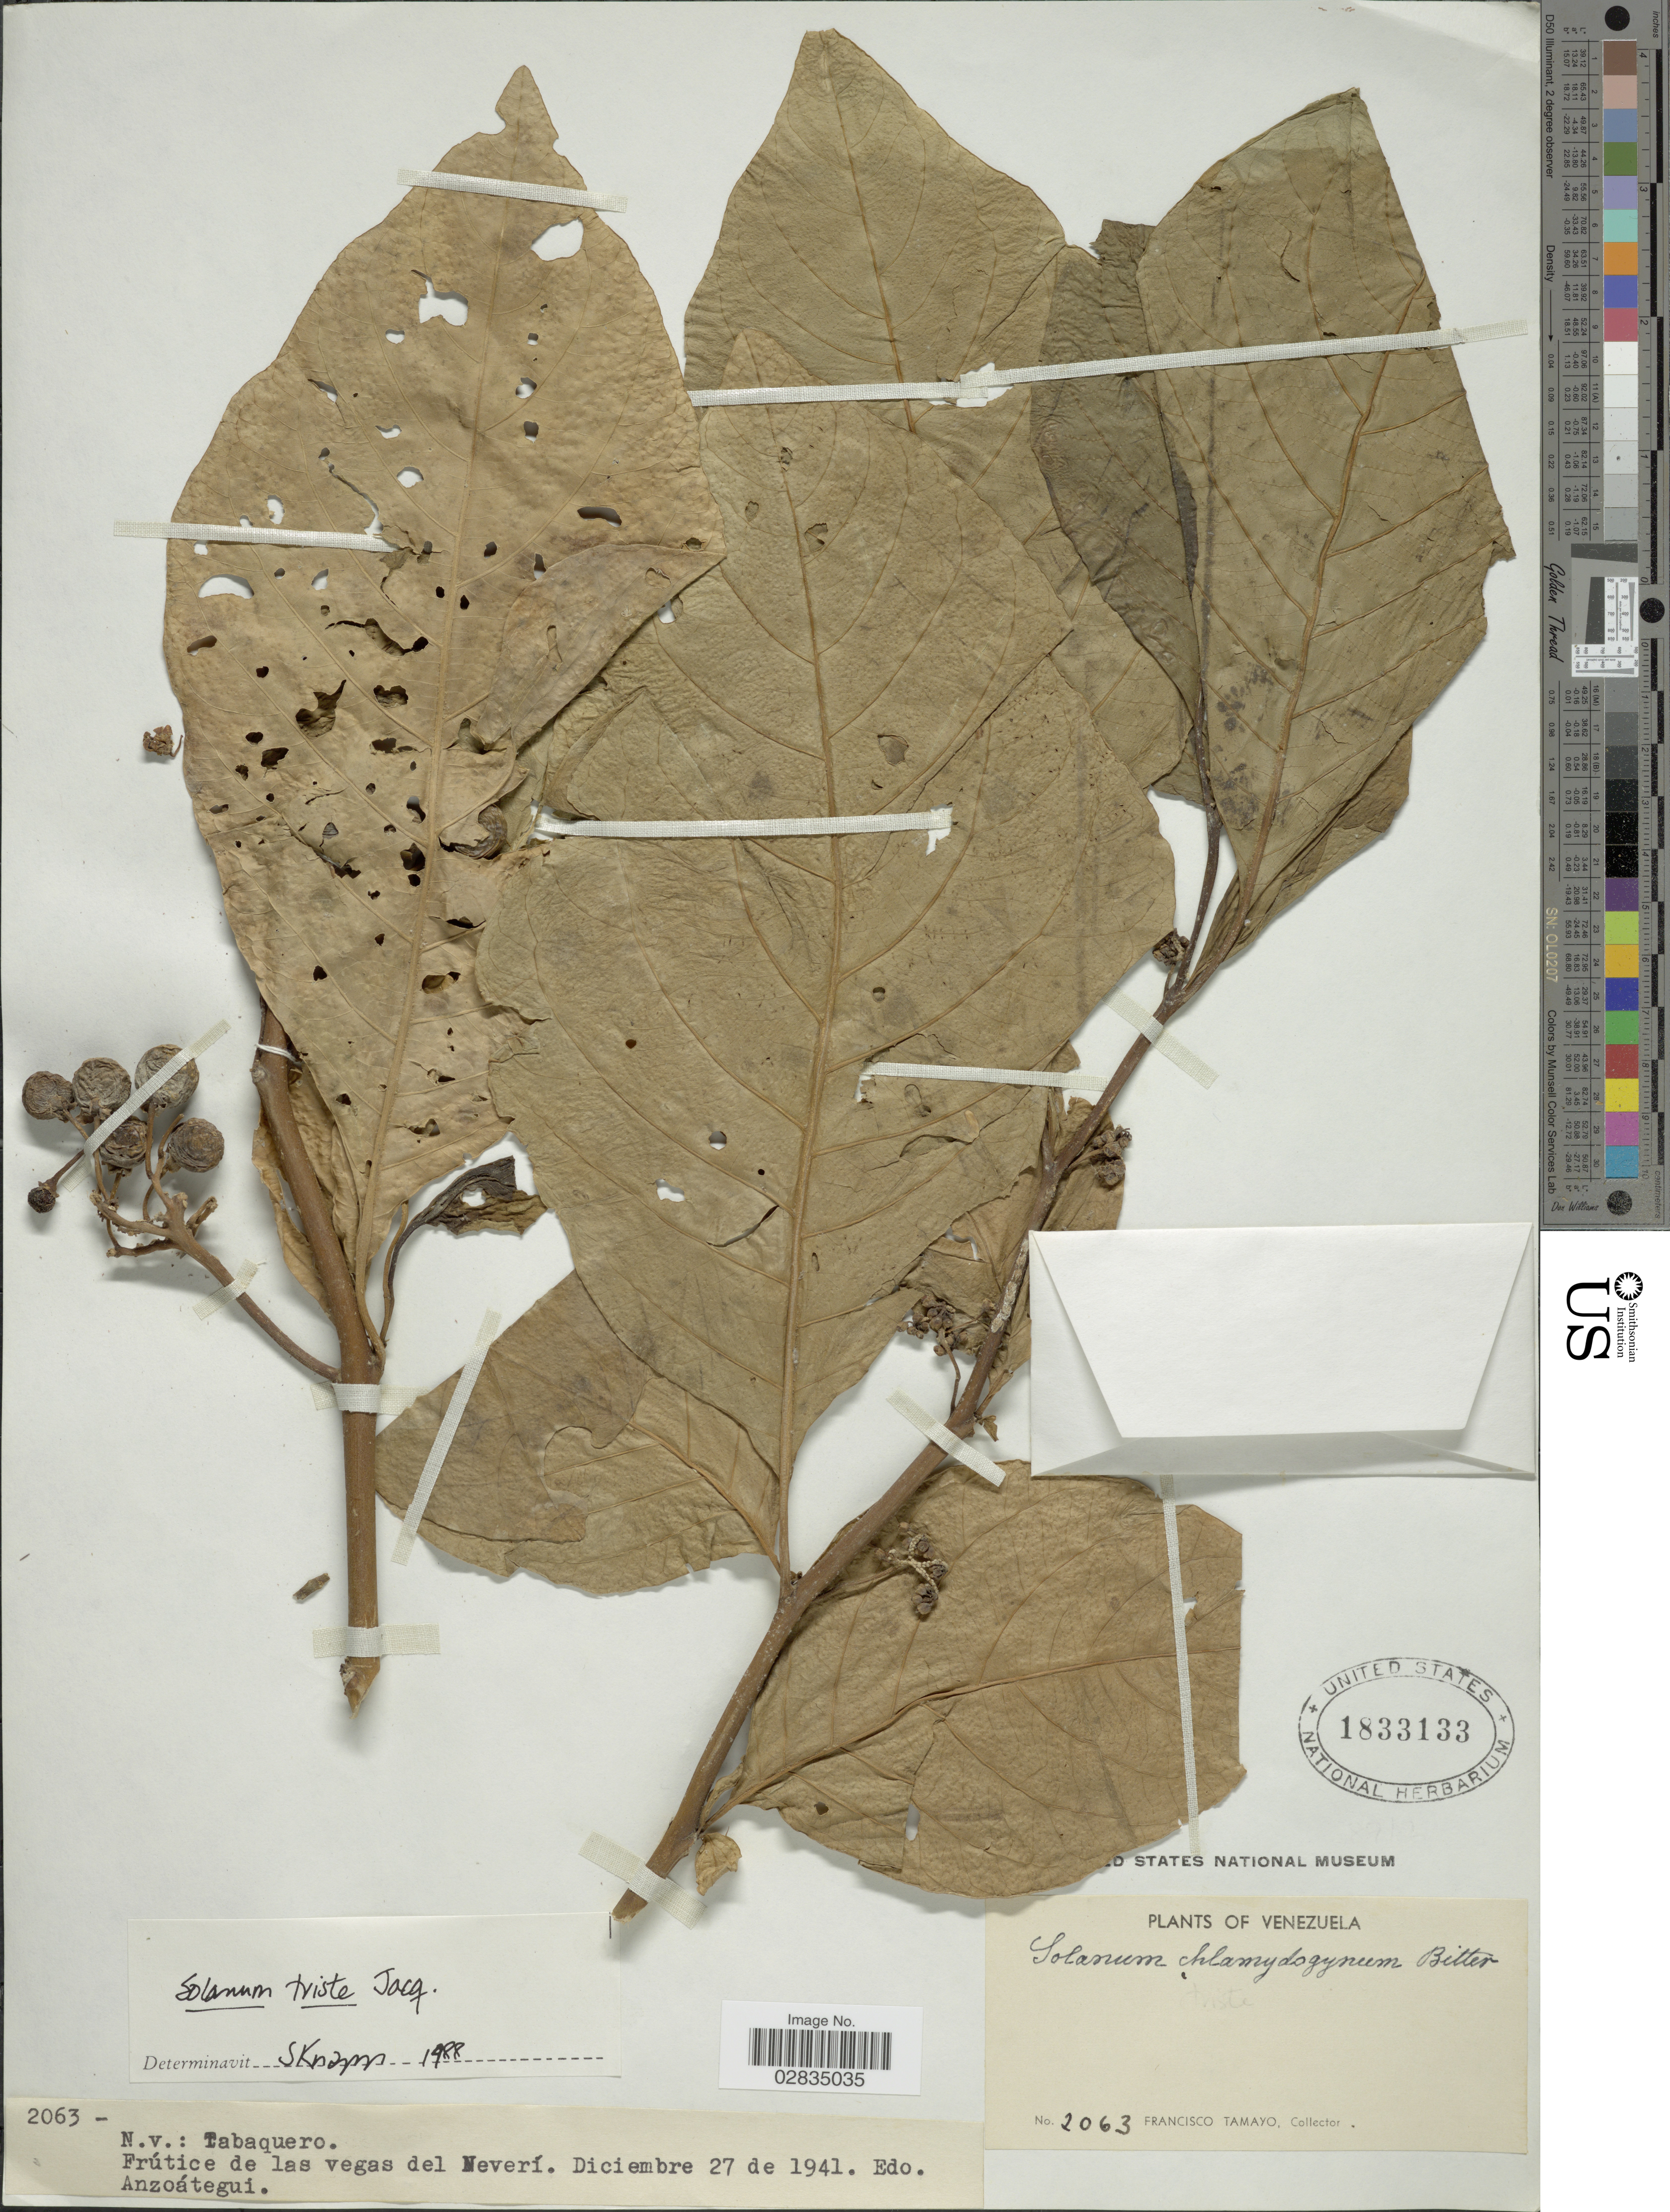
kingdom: Plantae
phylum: Tracheophyta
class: Magnoliopsida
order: Solanales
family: Solanaceae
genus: Solanum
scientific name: Solanum triste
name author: Jacq.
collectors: F. Tamayo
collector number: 2063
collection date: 1941-12-27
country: Venezuela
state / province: Anzoategui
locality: Frútice de las vegas del Neverí.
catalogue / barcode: US 1833133